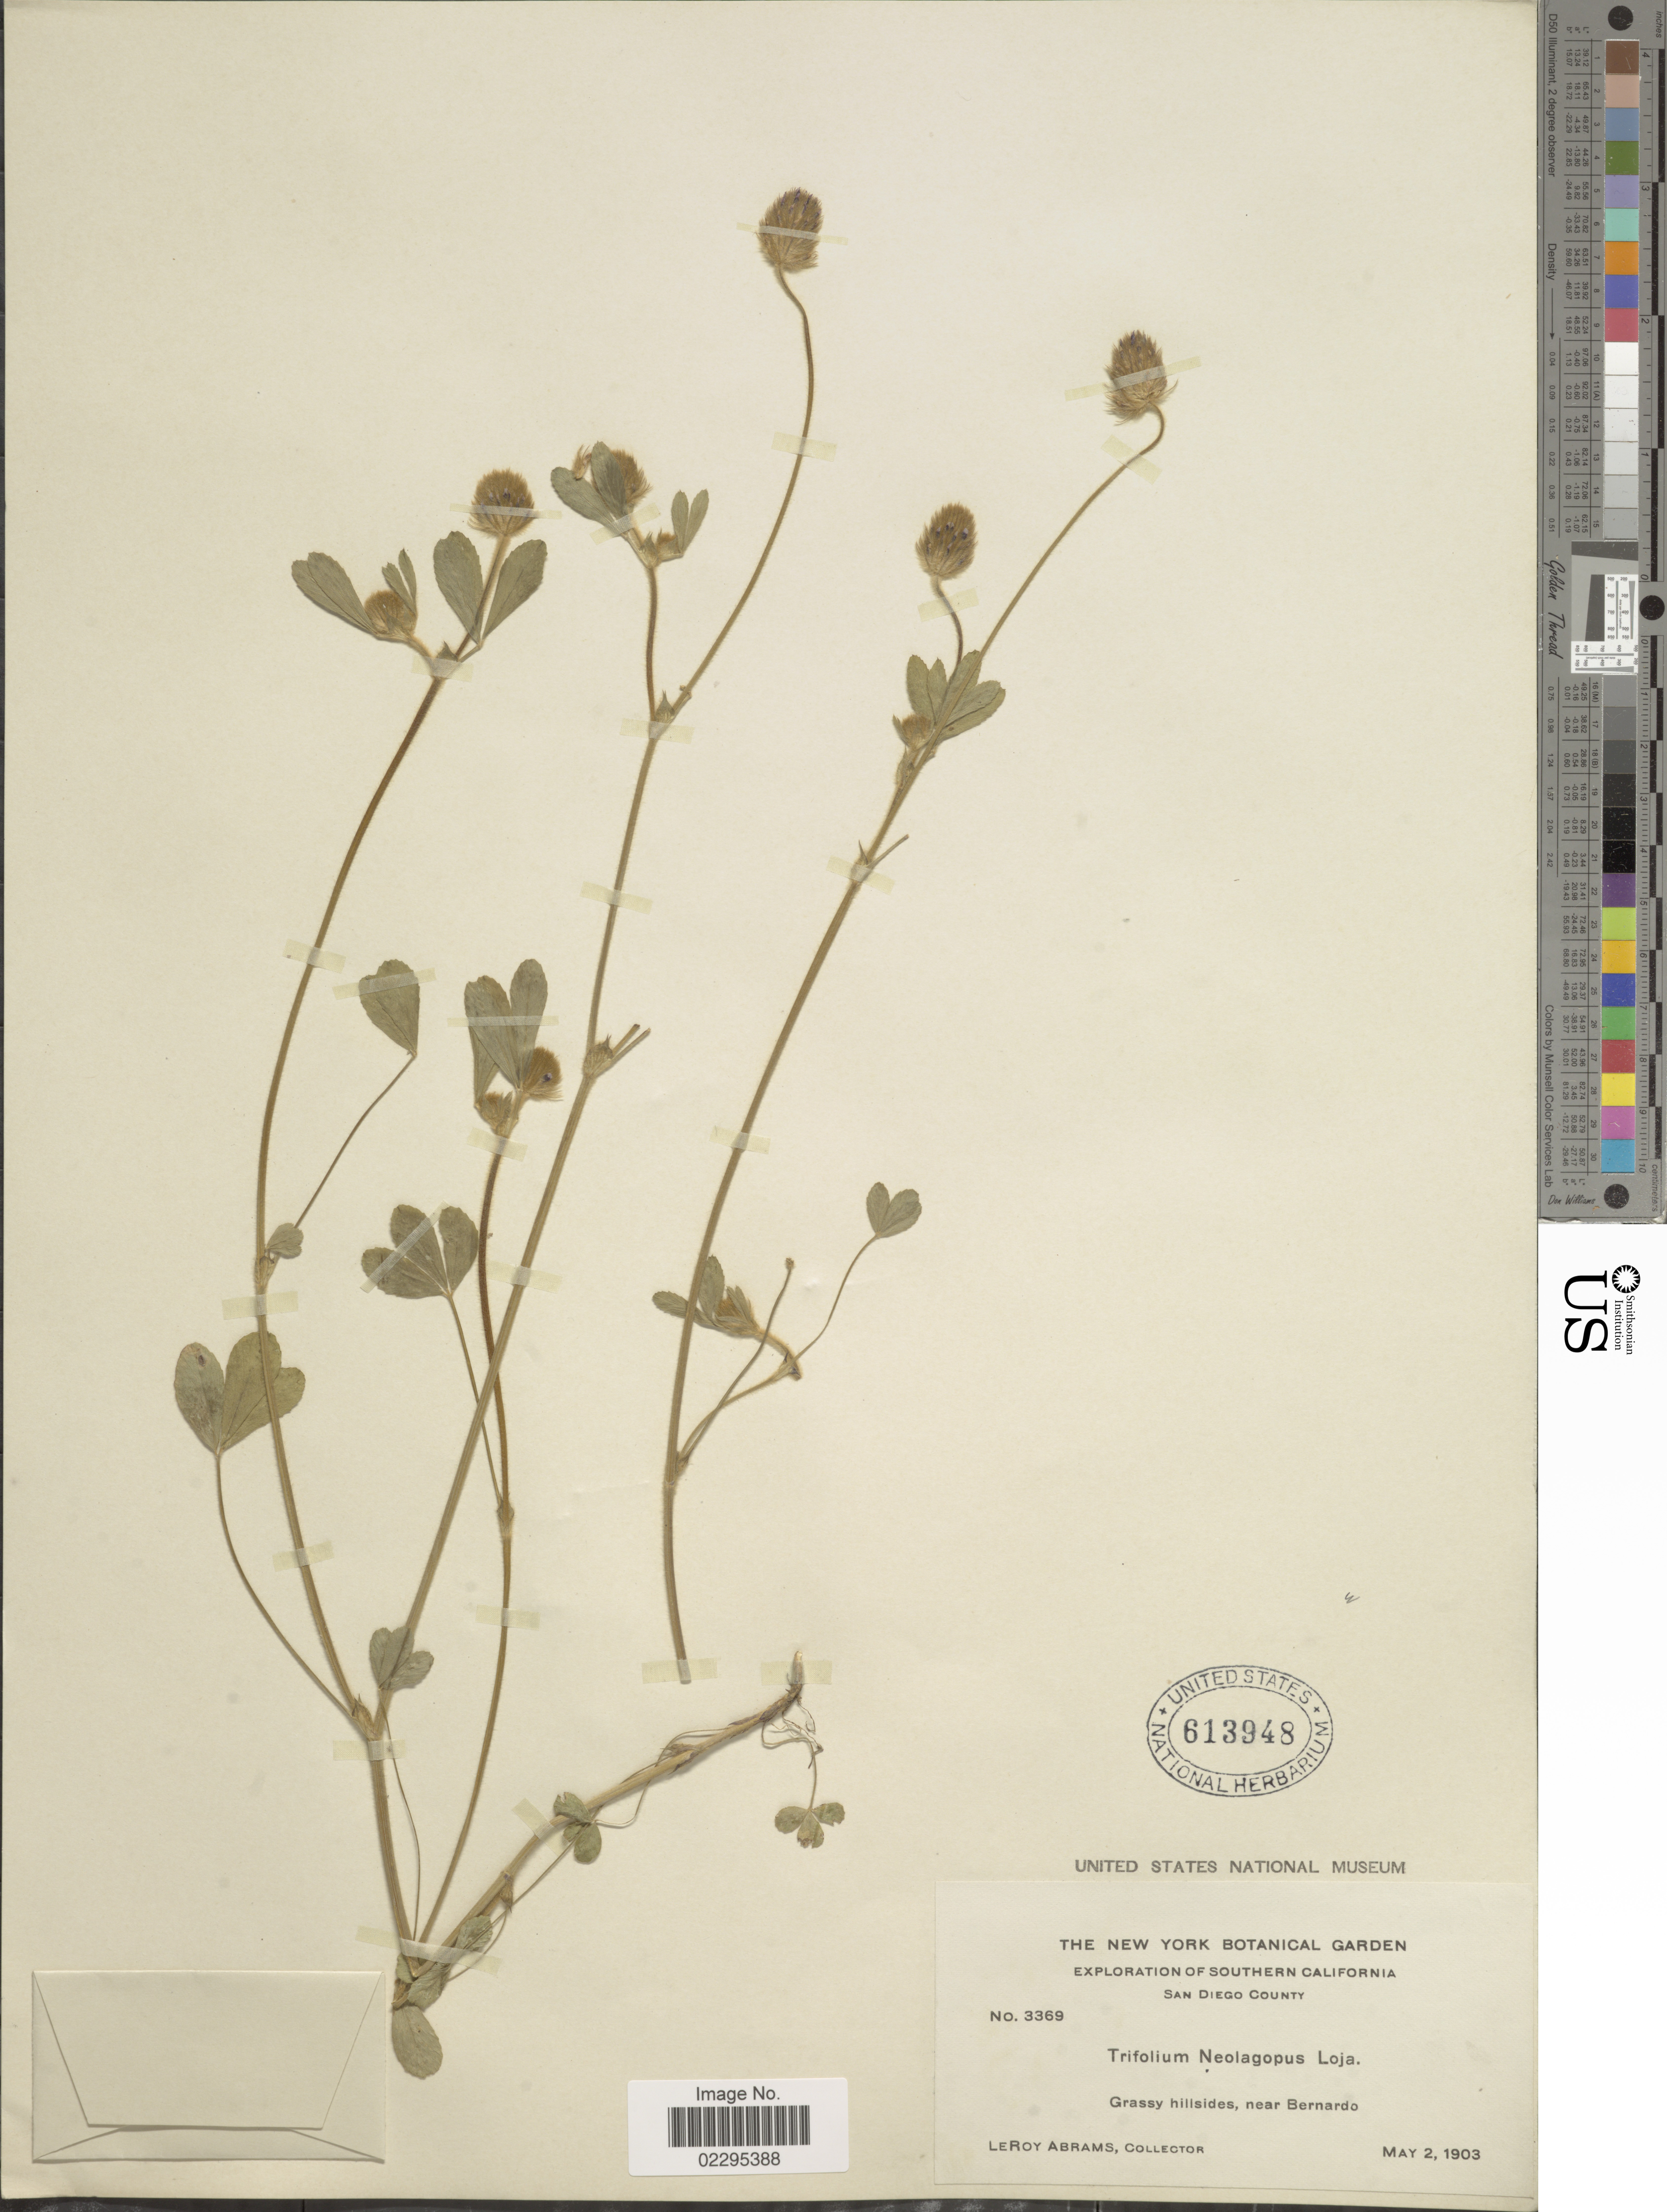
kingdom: Plantae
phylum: Tracheophyta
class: Magnoliopsida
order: Fabales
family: Fabaceae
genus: Trifolium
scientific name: Trifolium albopurpureum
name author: Torr. & A. Gray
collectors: L. Abrams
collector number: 3369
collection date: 1903-05-02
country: United States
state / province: California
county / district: San Diego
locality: Southern California, San Diego County, Grassy hillsides, near Bernardo.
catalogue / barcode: US 613948